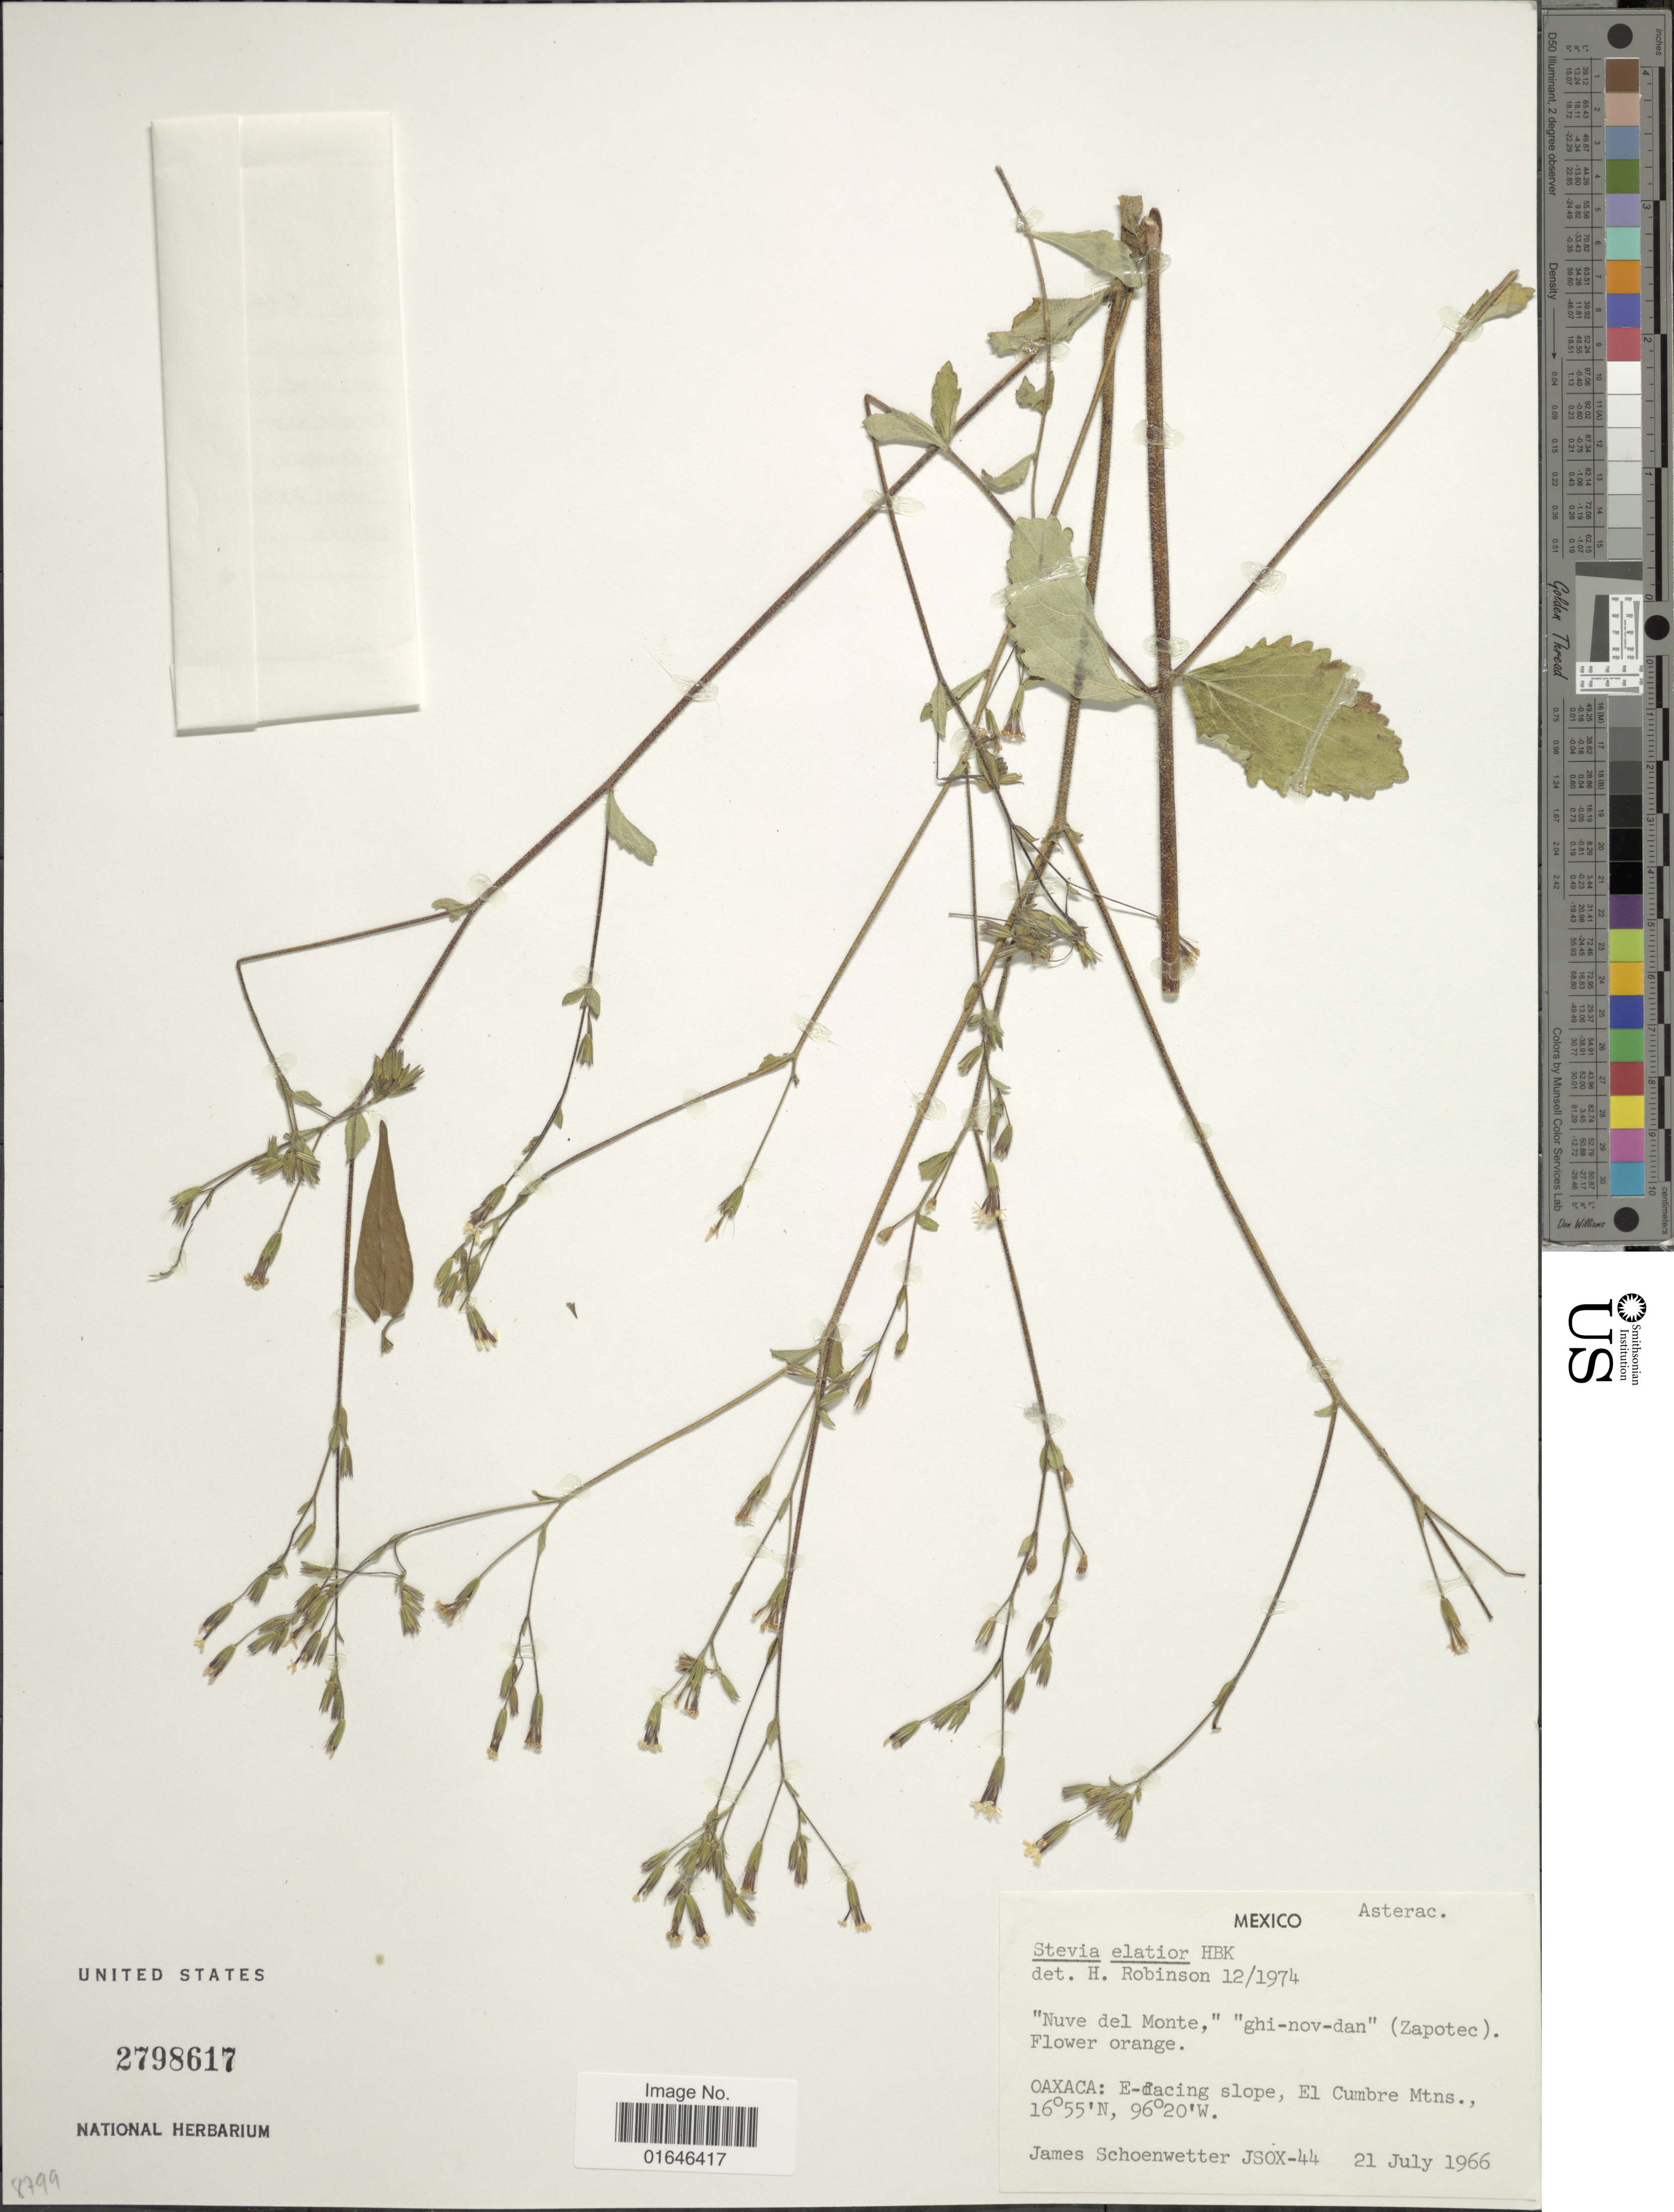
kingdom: Plantae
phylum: Tracheophyta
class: Magnoliopsida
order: Asterales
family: Asteraceae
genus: Stevia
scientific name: Stevia elatior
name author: Kunth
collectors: J. Schoenwetter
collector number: JSOX-44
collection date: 1966-07-21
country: Mexico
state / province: Oaxaca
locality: E-facing slope, El Cumbre Mtns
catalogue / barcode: US 2798617